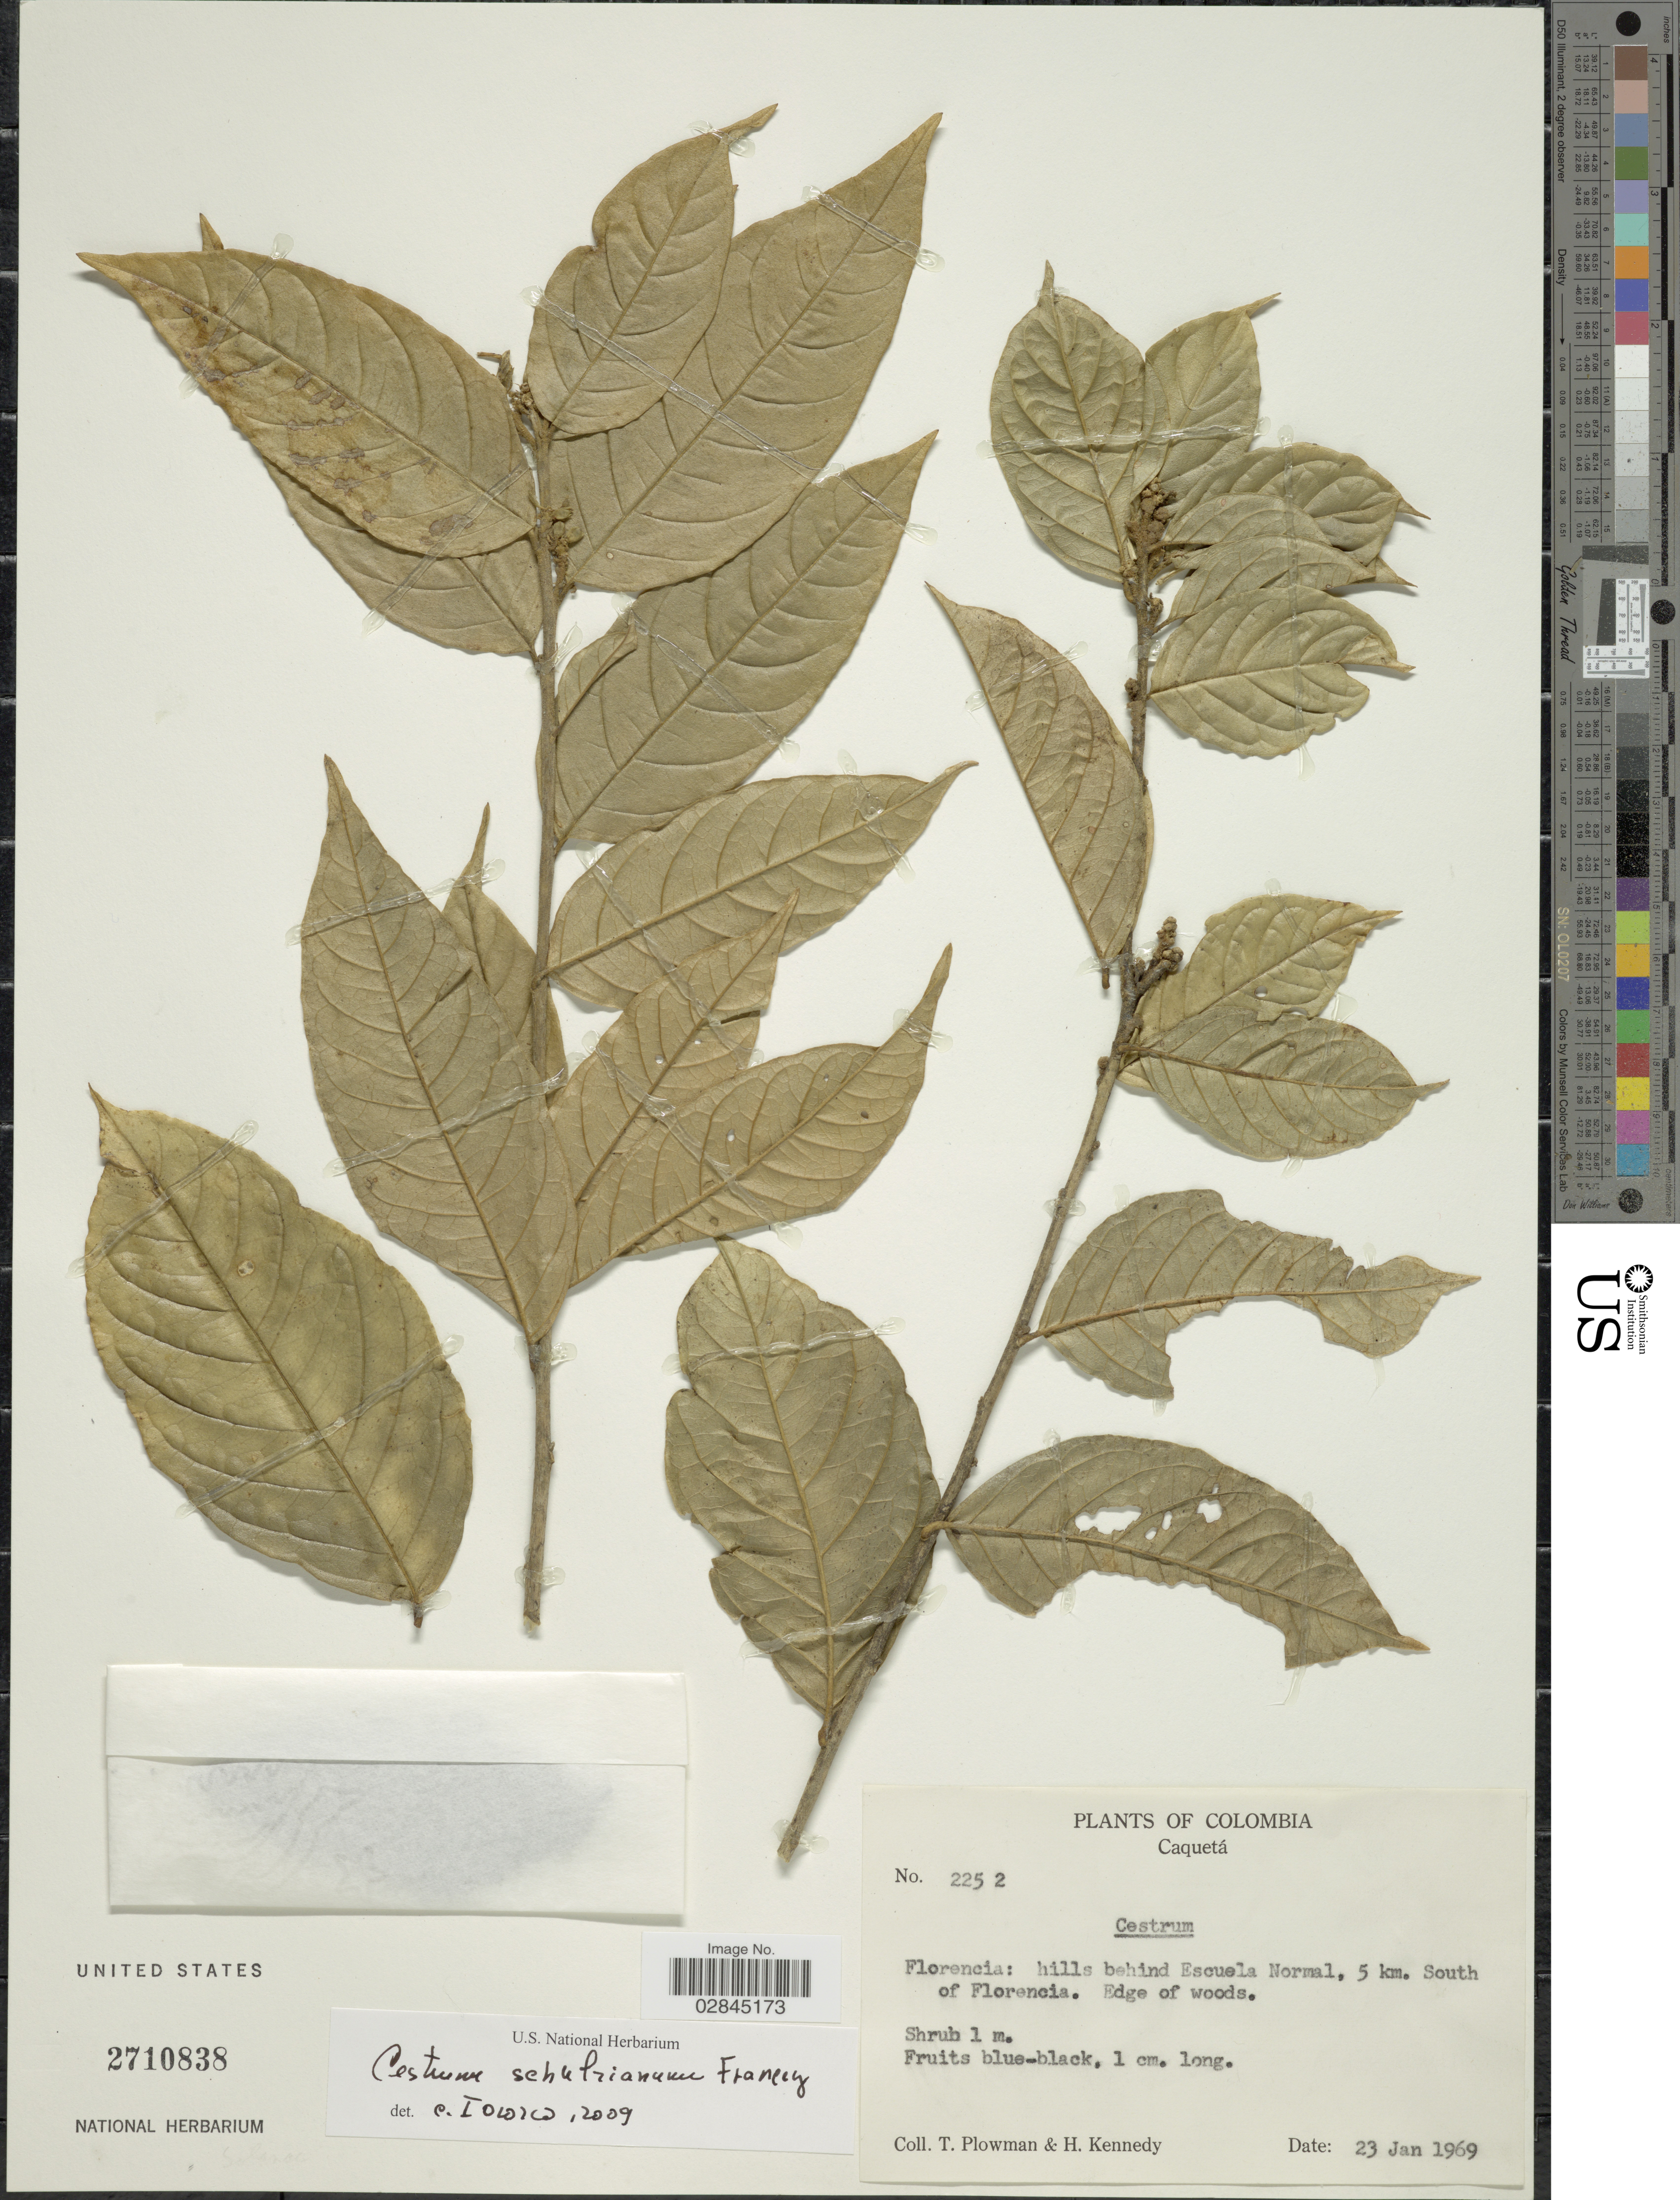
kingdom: Plantae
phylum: Tracheophyta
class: Magnoliopsida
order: Solanales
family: Solanaceae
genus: Cestrum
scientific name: Cestrum schulzianum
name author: Francey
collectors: T. Plowman & H. Kennedy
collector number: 2252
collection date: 1969-01-23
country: Colombia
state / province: Caquetá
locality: Florencia: hills behind Escuela Normal, 5 km. South of Florencia.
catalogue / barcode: US 2710838